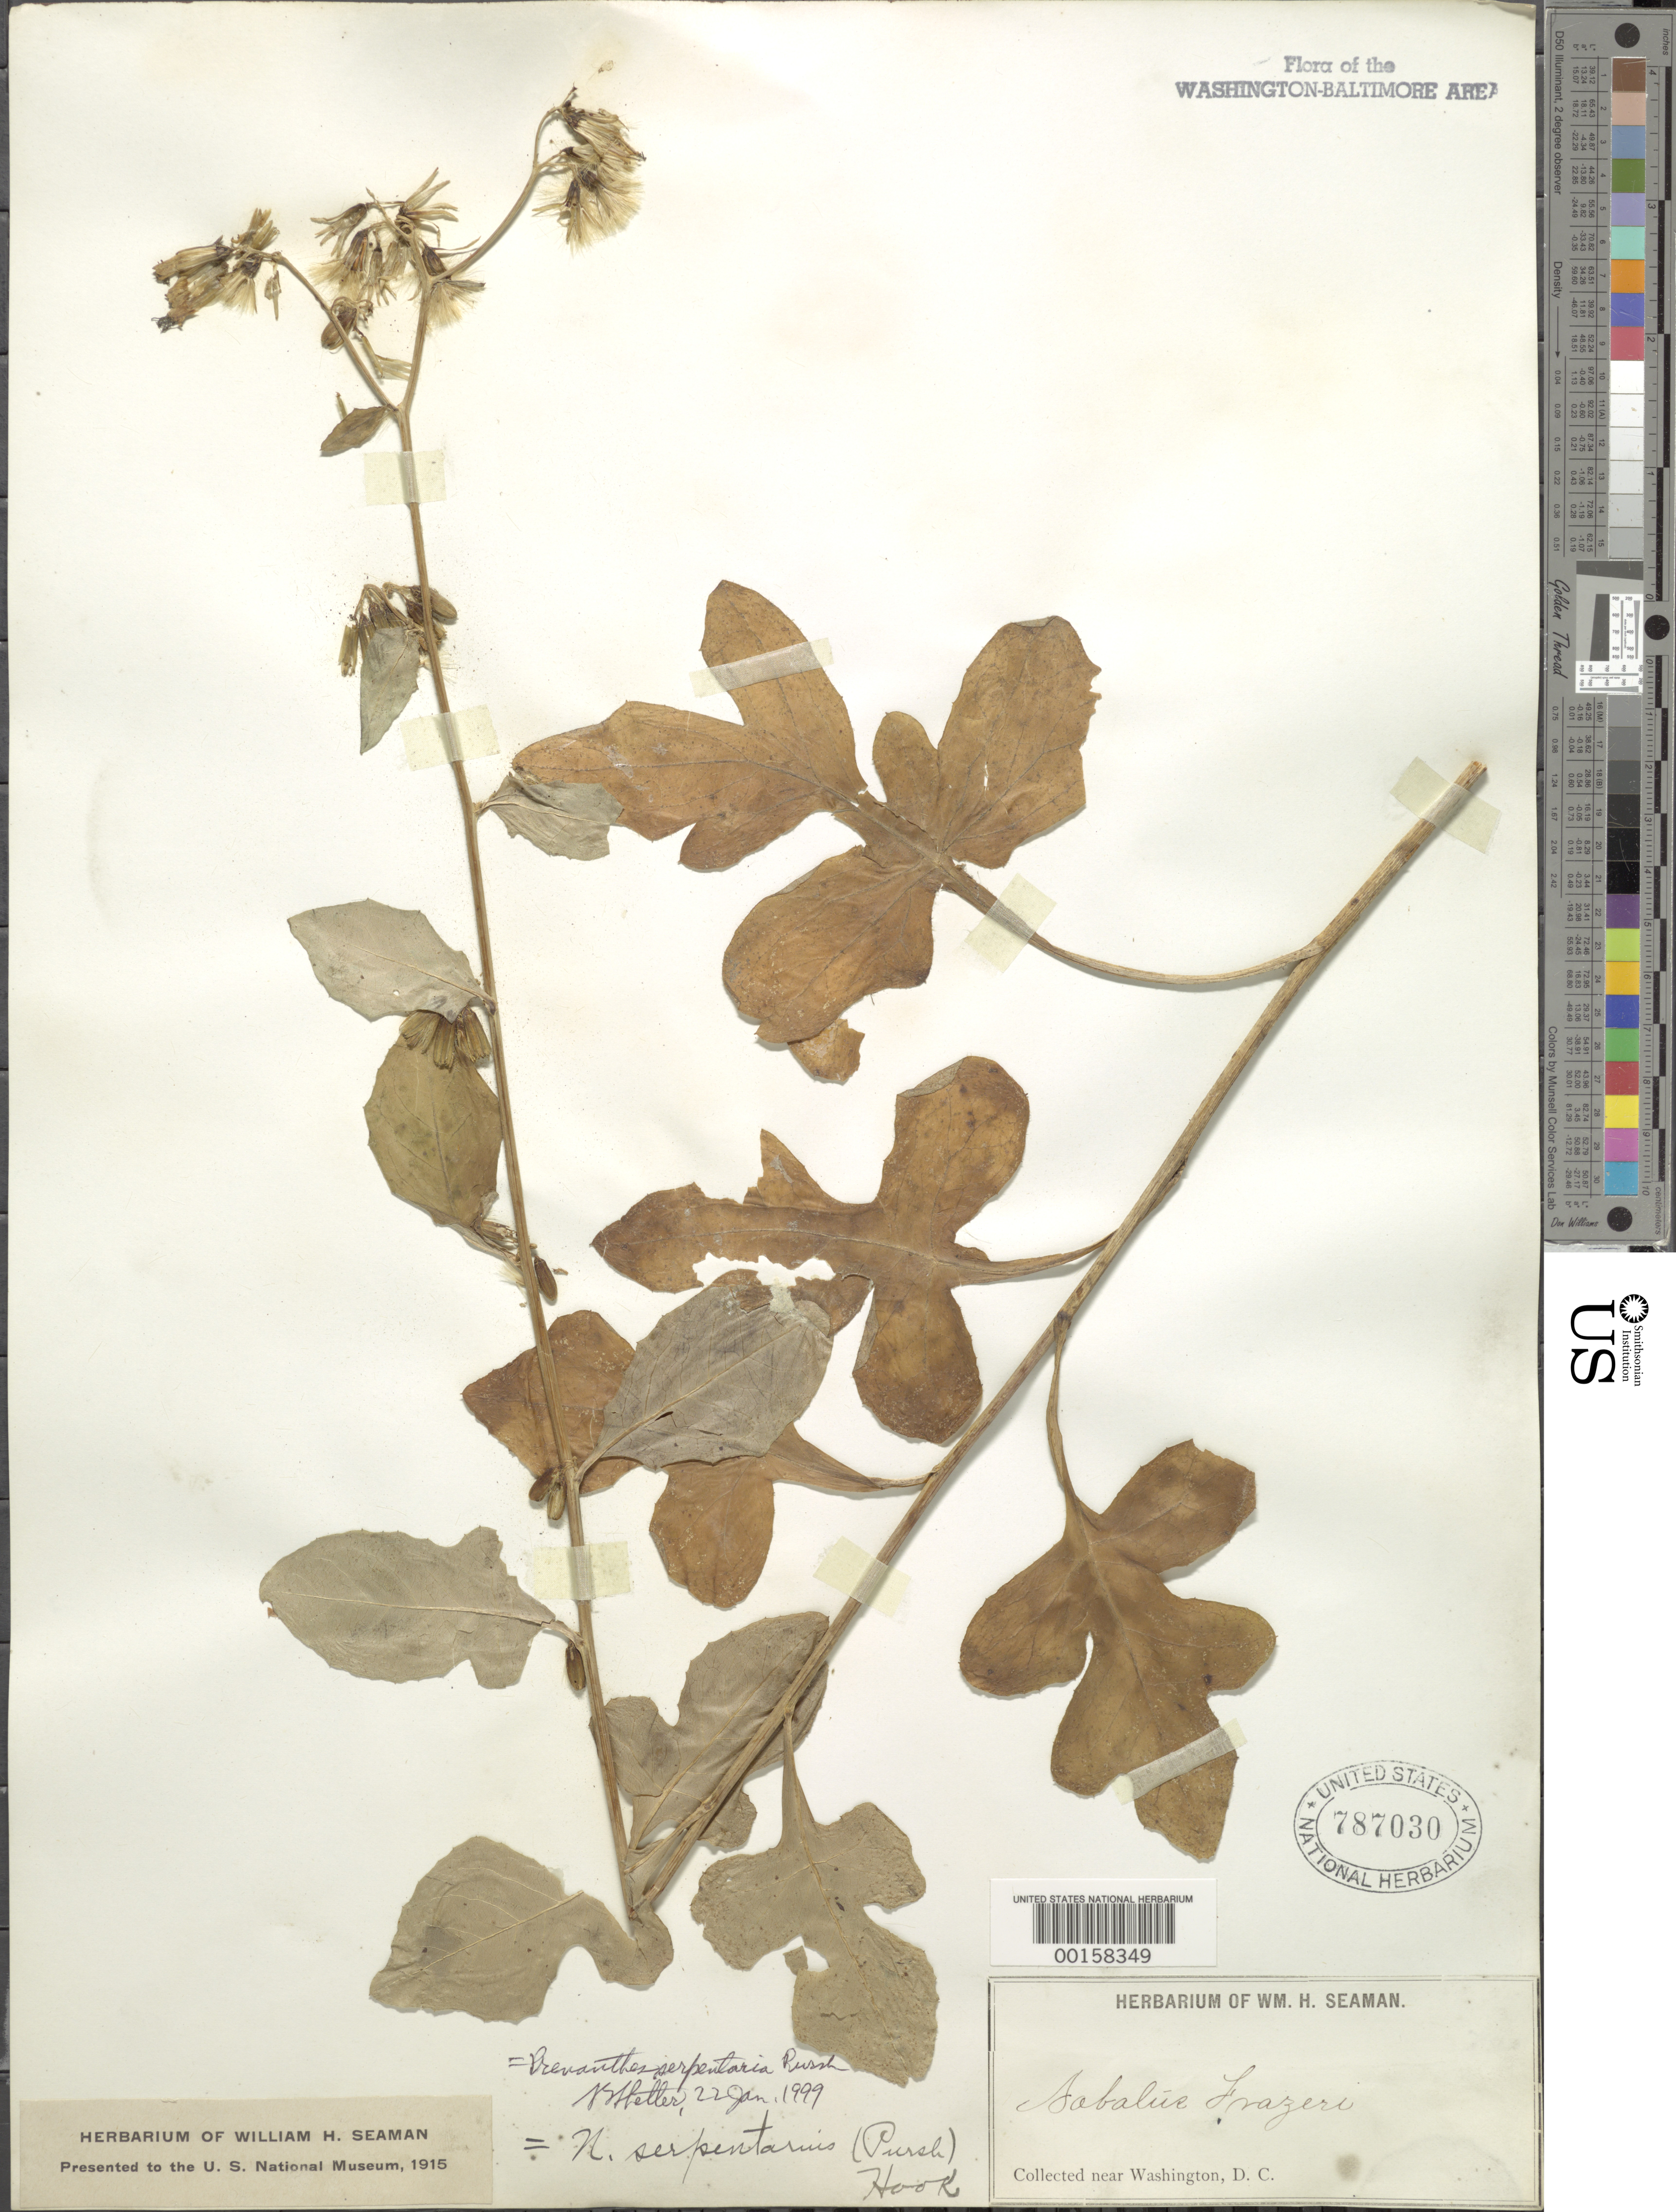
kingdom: Plantae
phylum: Tracheophyta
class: Magnoliopsida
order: Asterales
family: Asteraceae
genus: Nabalus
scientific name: Nabalus serpentarius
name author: (Pursh) Hook.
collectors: W. Seaman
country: United States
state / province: District of Columbia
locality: DC vicinity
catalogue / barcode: US 787030